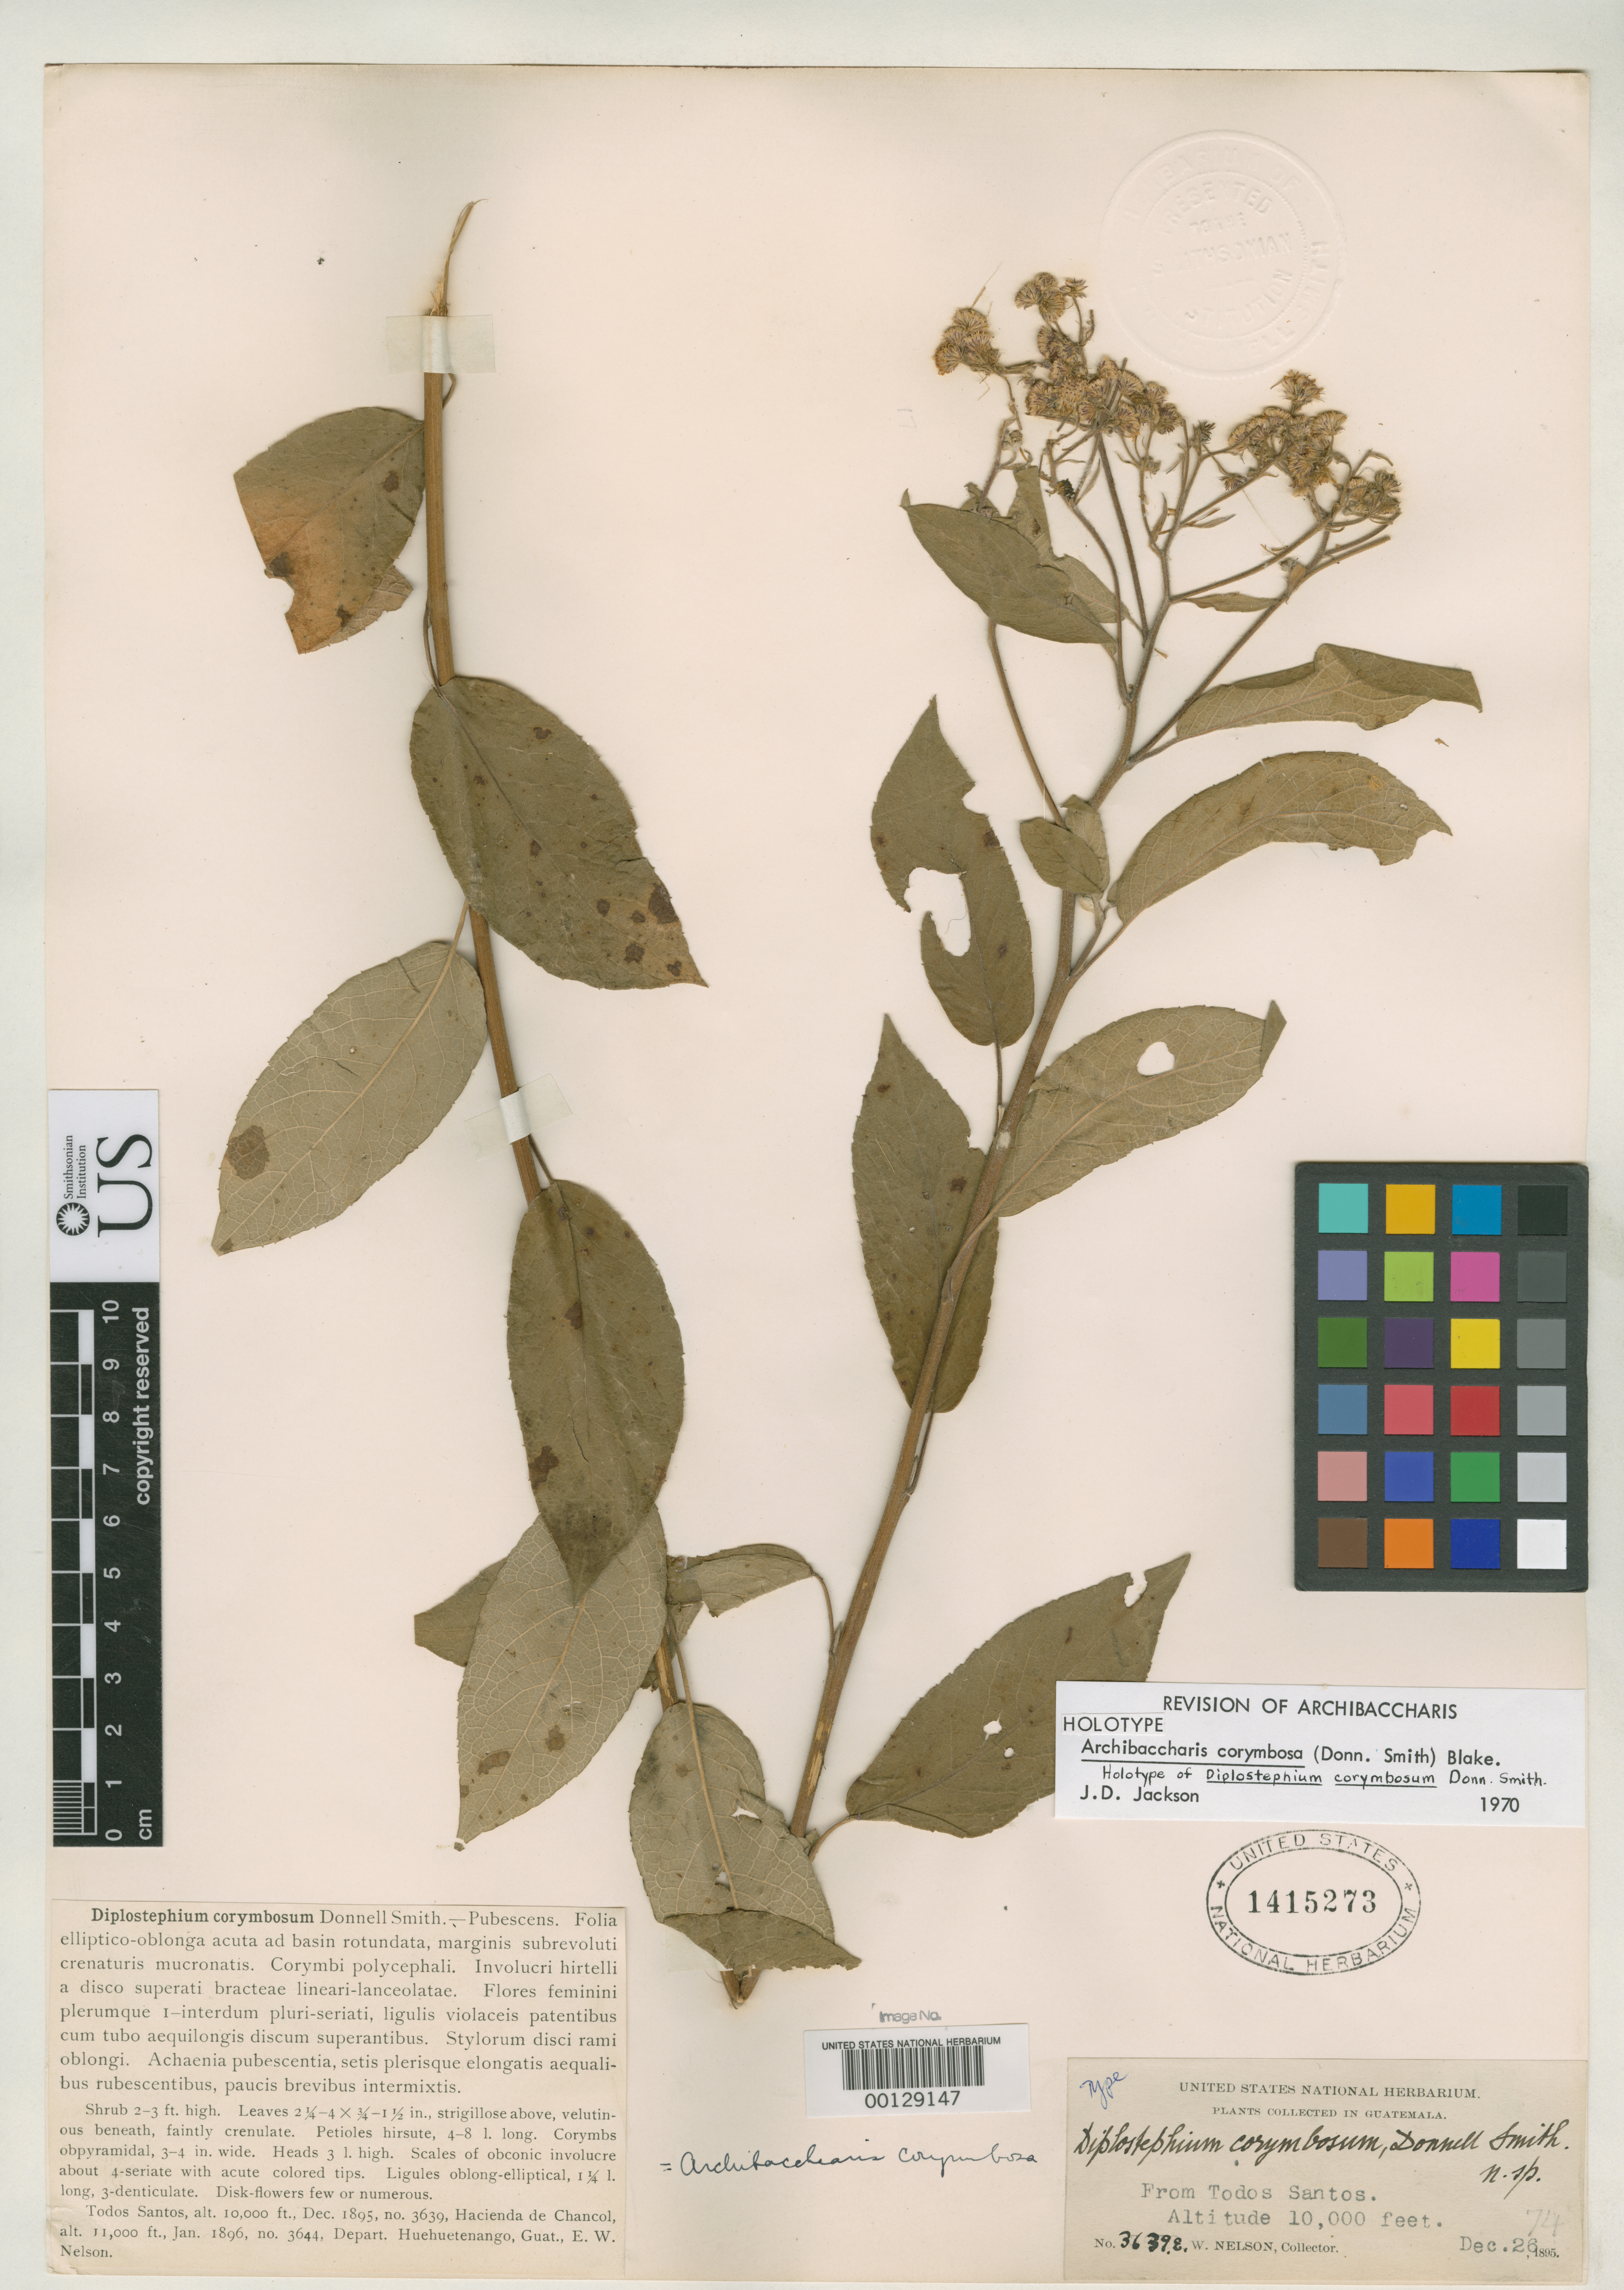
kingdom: Plantae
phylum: Tracheophyta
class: Magnoliopsida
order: Asterales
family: Asteraceae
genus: Diplostephium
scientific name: Diplostephium corymbosum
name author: Donn. Sm.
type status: Holotype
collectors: E. W. Nelson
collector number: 3639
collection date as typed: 26 Dec 1895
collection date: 1895-12-26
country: Guatemala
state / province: Huehuetenango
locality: Todos Santos; alt. 10000 ft.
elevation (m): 3048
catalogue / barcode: US 1415273